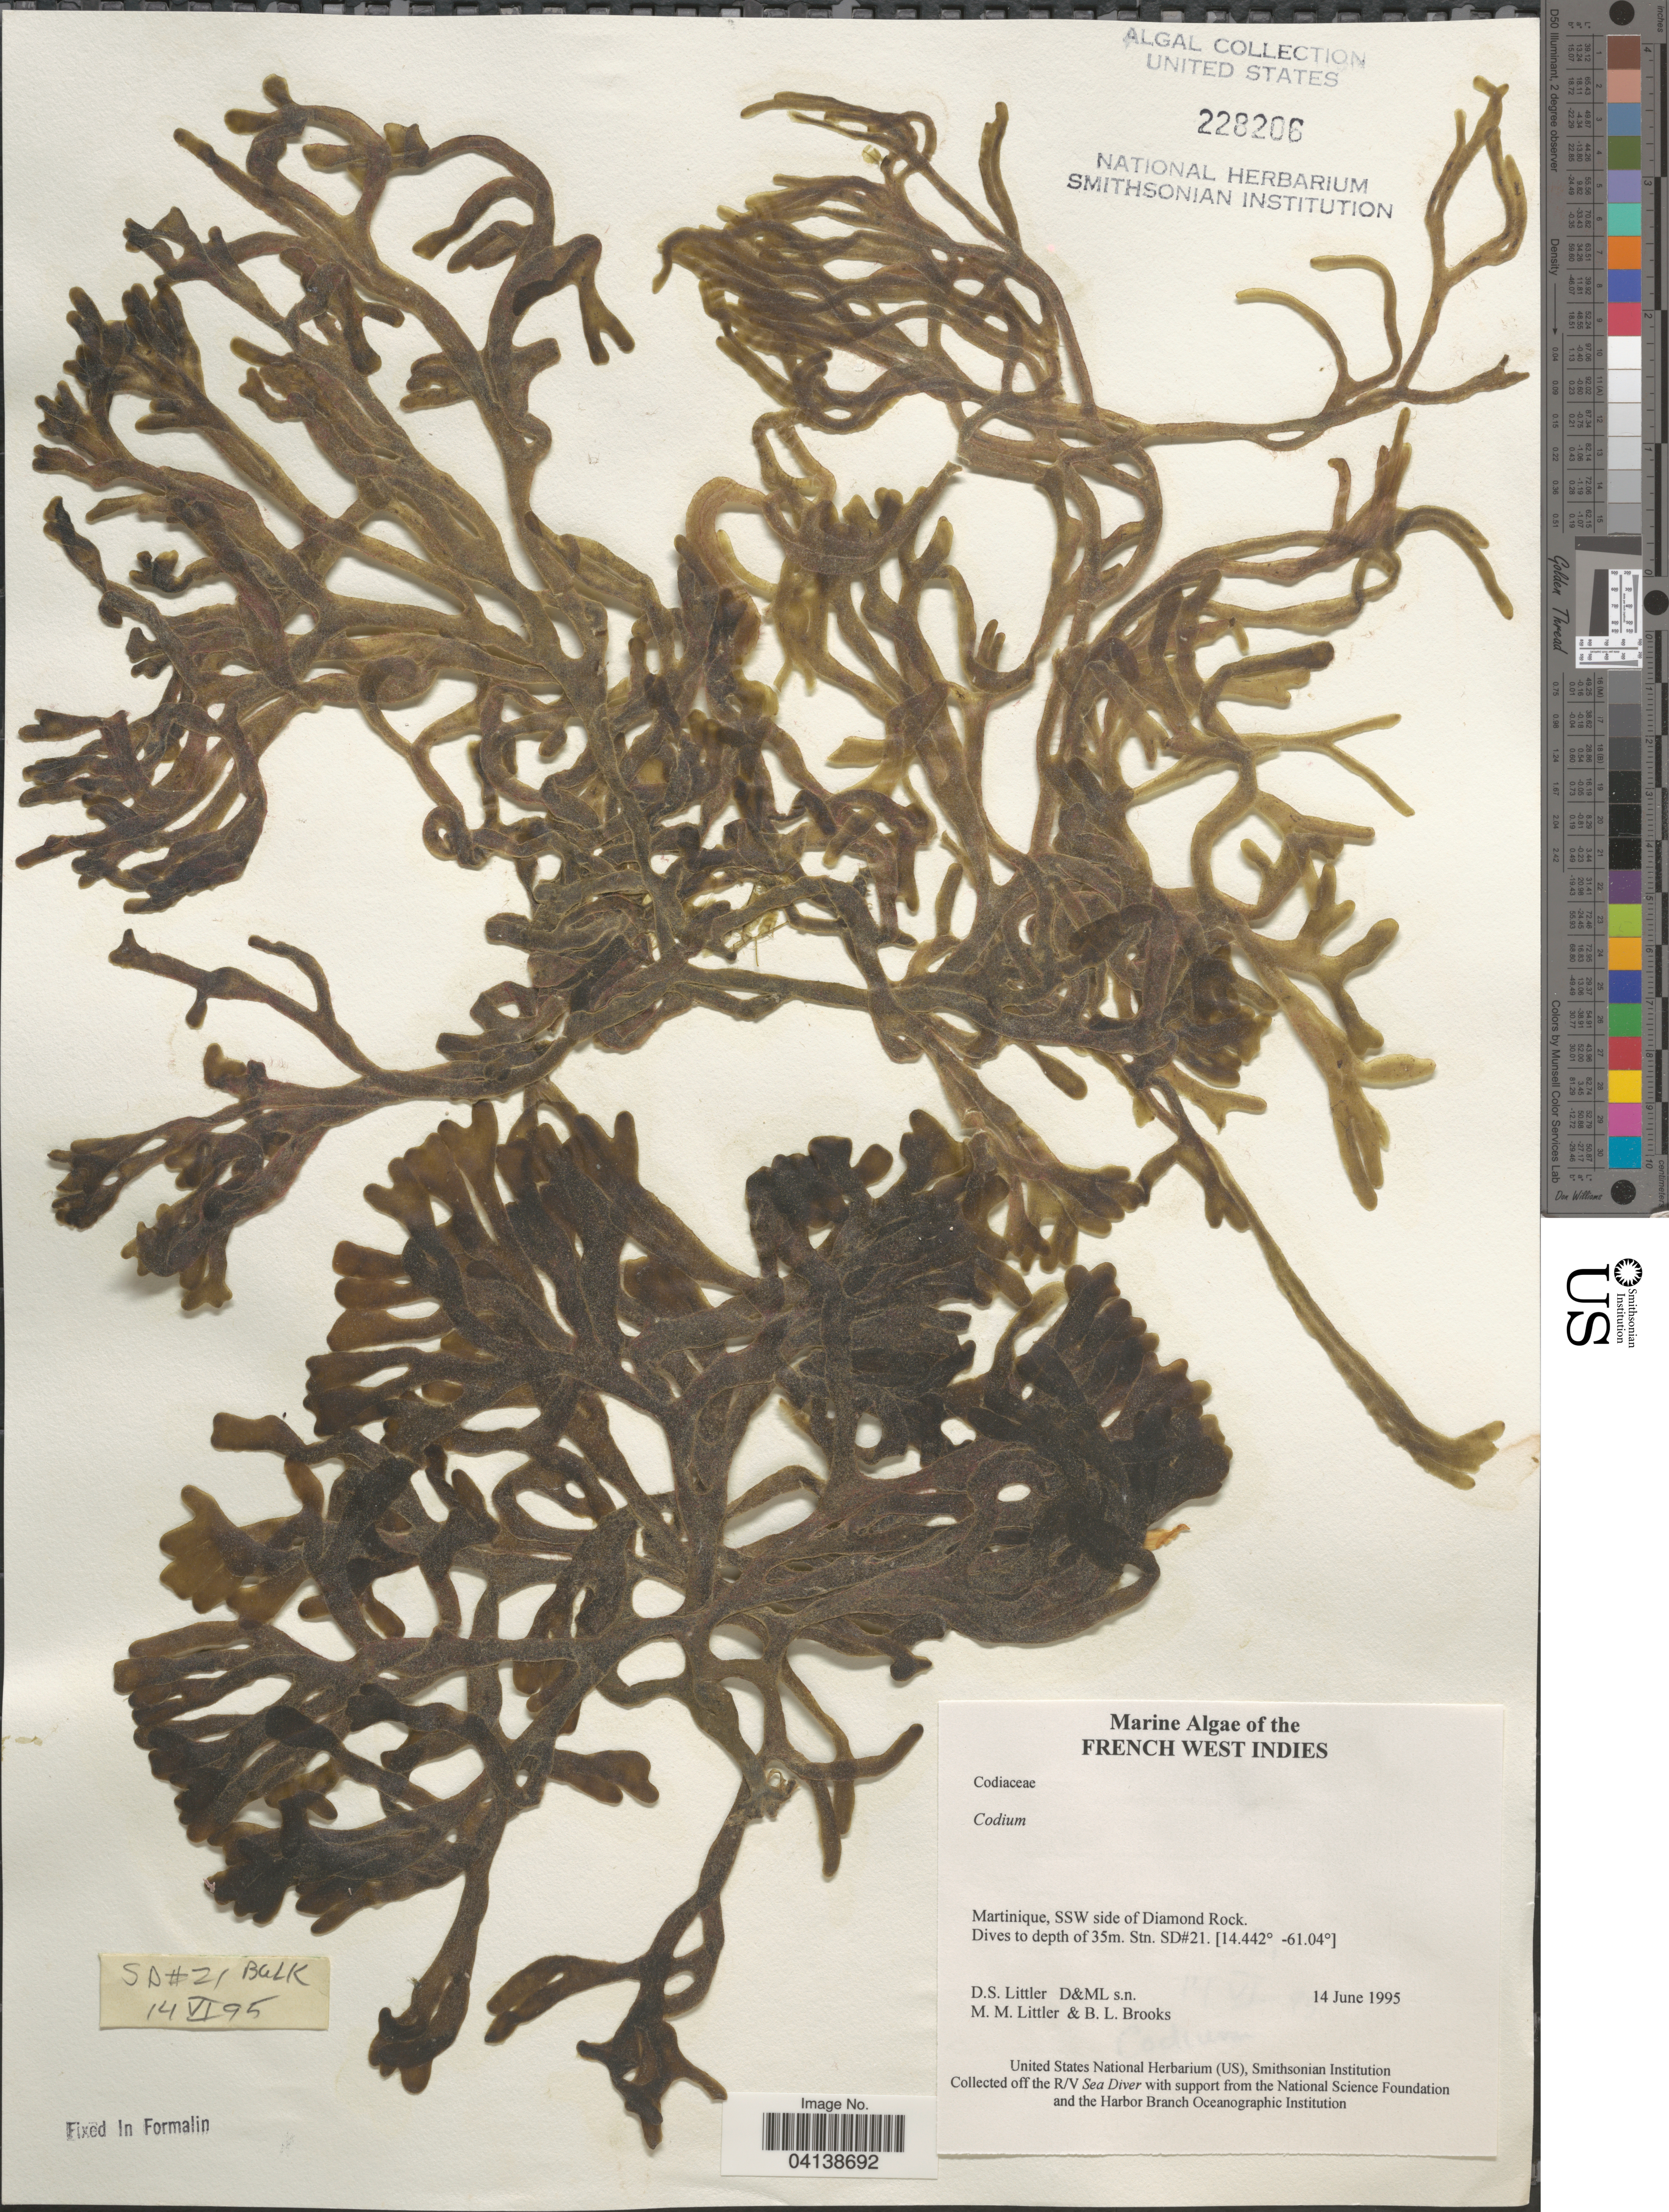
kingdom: Plantae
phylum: Chlorophyta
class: Ulvophyceae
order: Bryopsidales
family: Codiaceae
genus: Codium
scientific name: Codium sp.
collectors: D. S. Littler & B. Brooks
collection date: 1995-06-14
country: Martinique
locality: French West Indies. SSW side of Diamond Rock. Stn. SD#21.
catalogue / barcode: US 228206